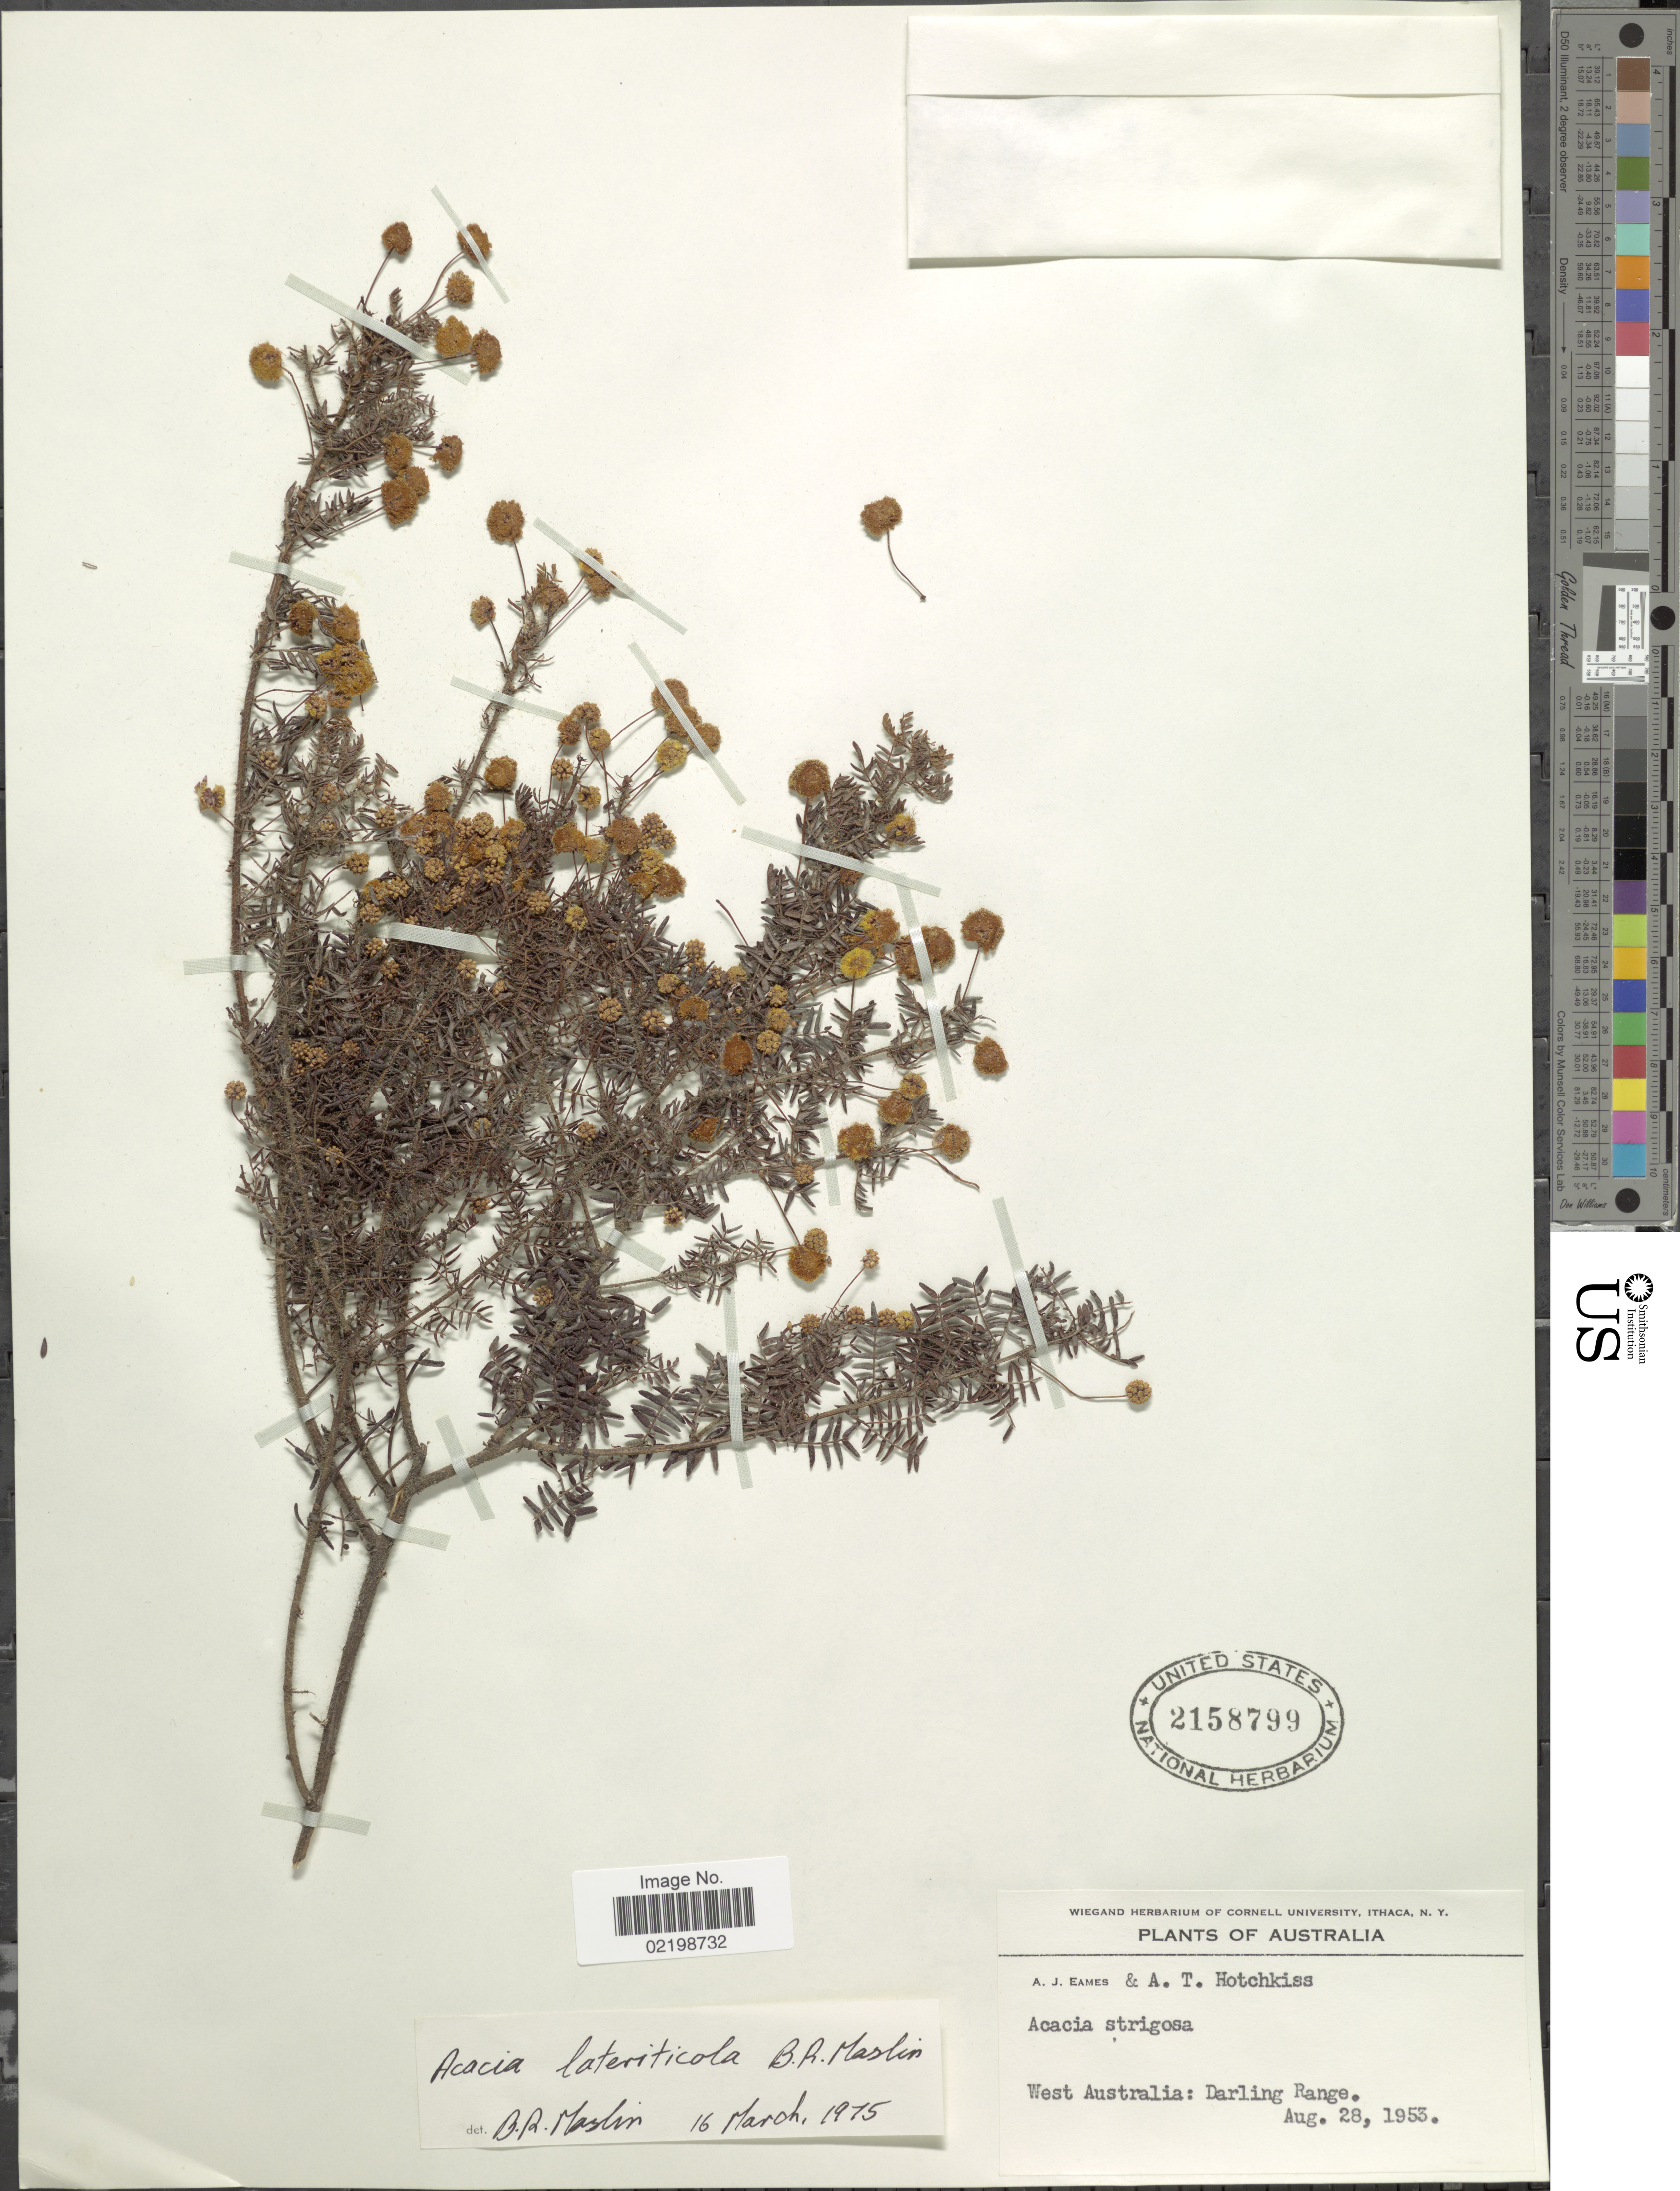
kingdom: Plantae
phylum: Tracheophyta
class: Magnoliopsida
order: Fabales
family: Fabaceae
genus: Acacia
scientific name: Acacia lateriticola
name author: Maslin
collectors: A. J. Eames & A. Hotchkiss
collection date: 1953-08-28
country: Australia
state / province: Western Australia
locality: West Australia: Darling Range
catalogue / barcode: US 2158799